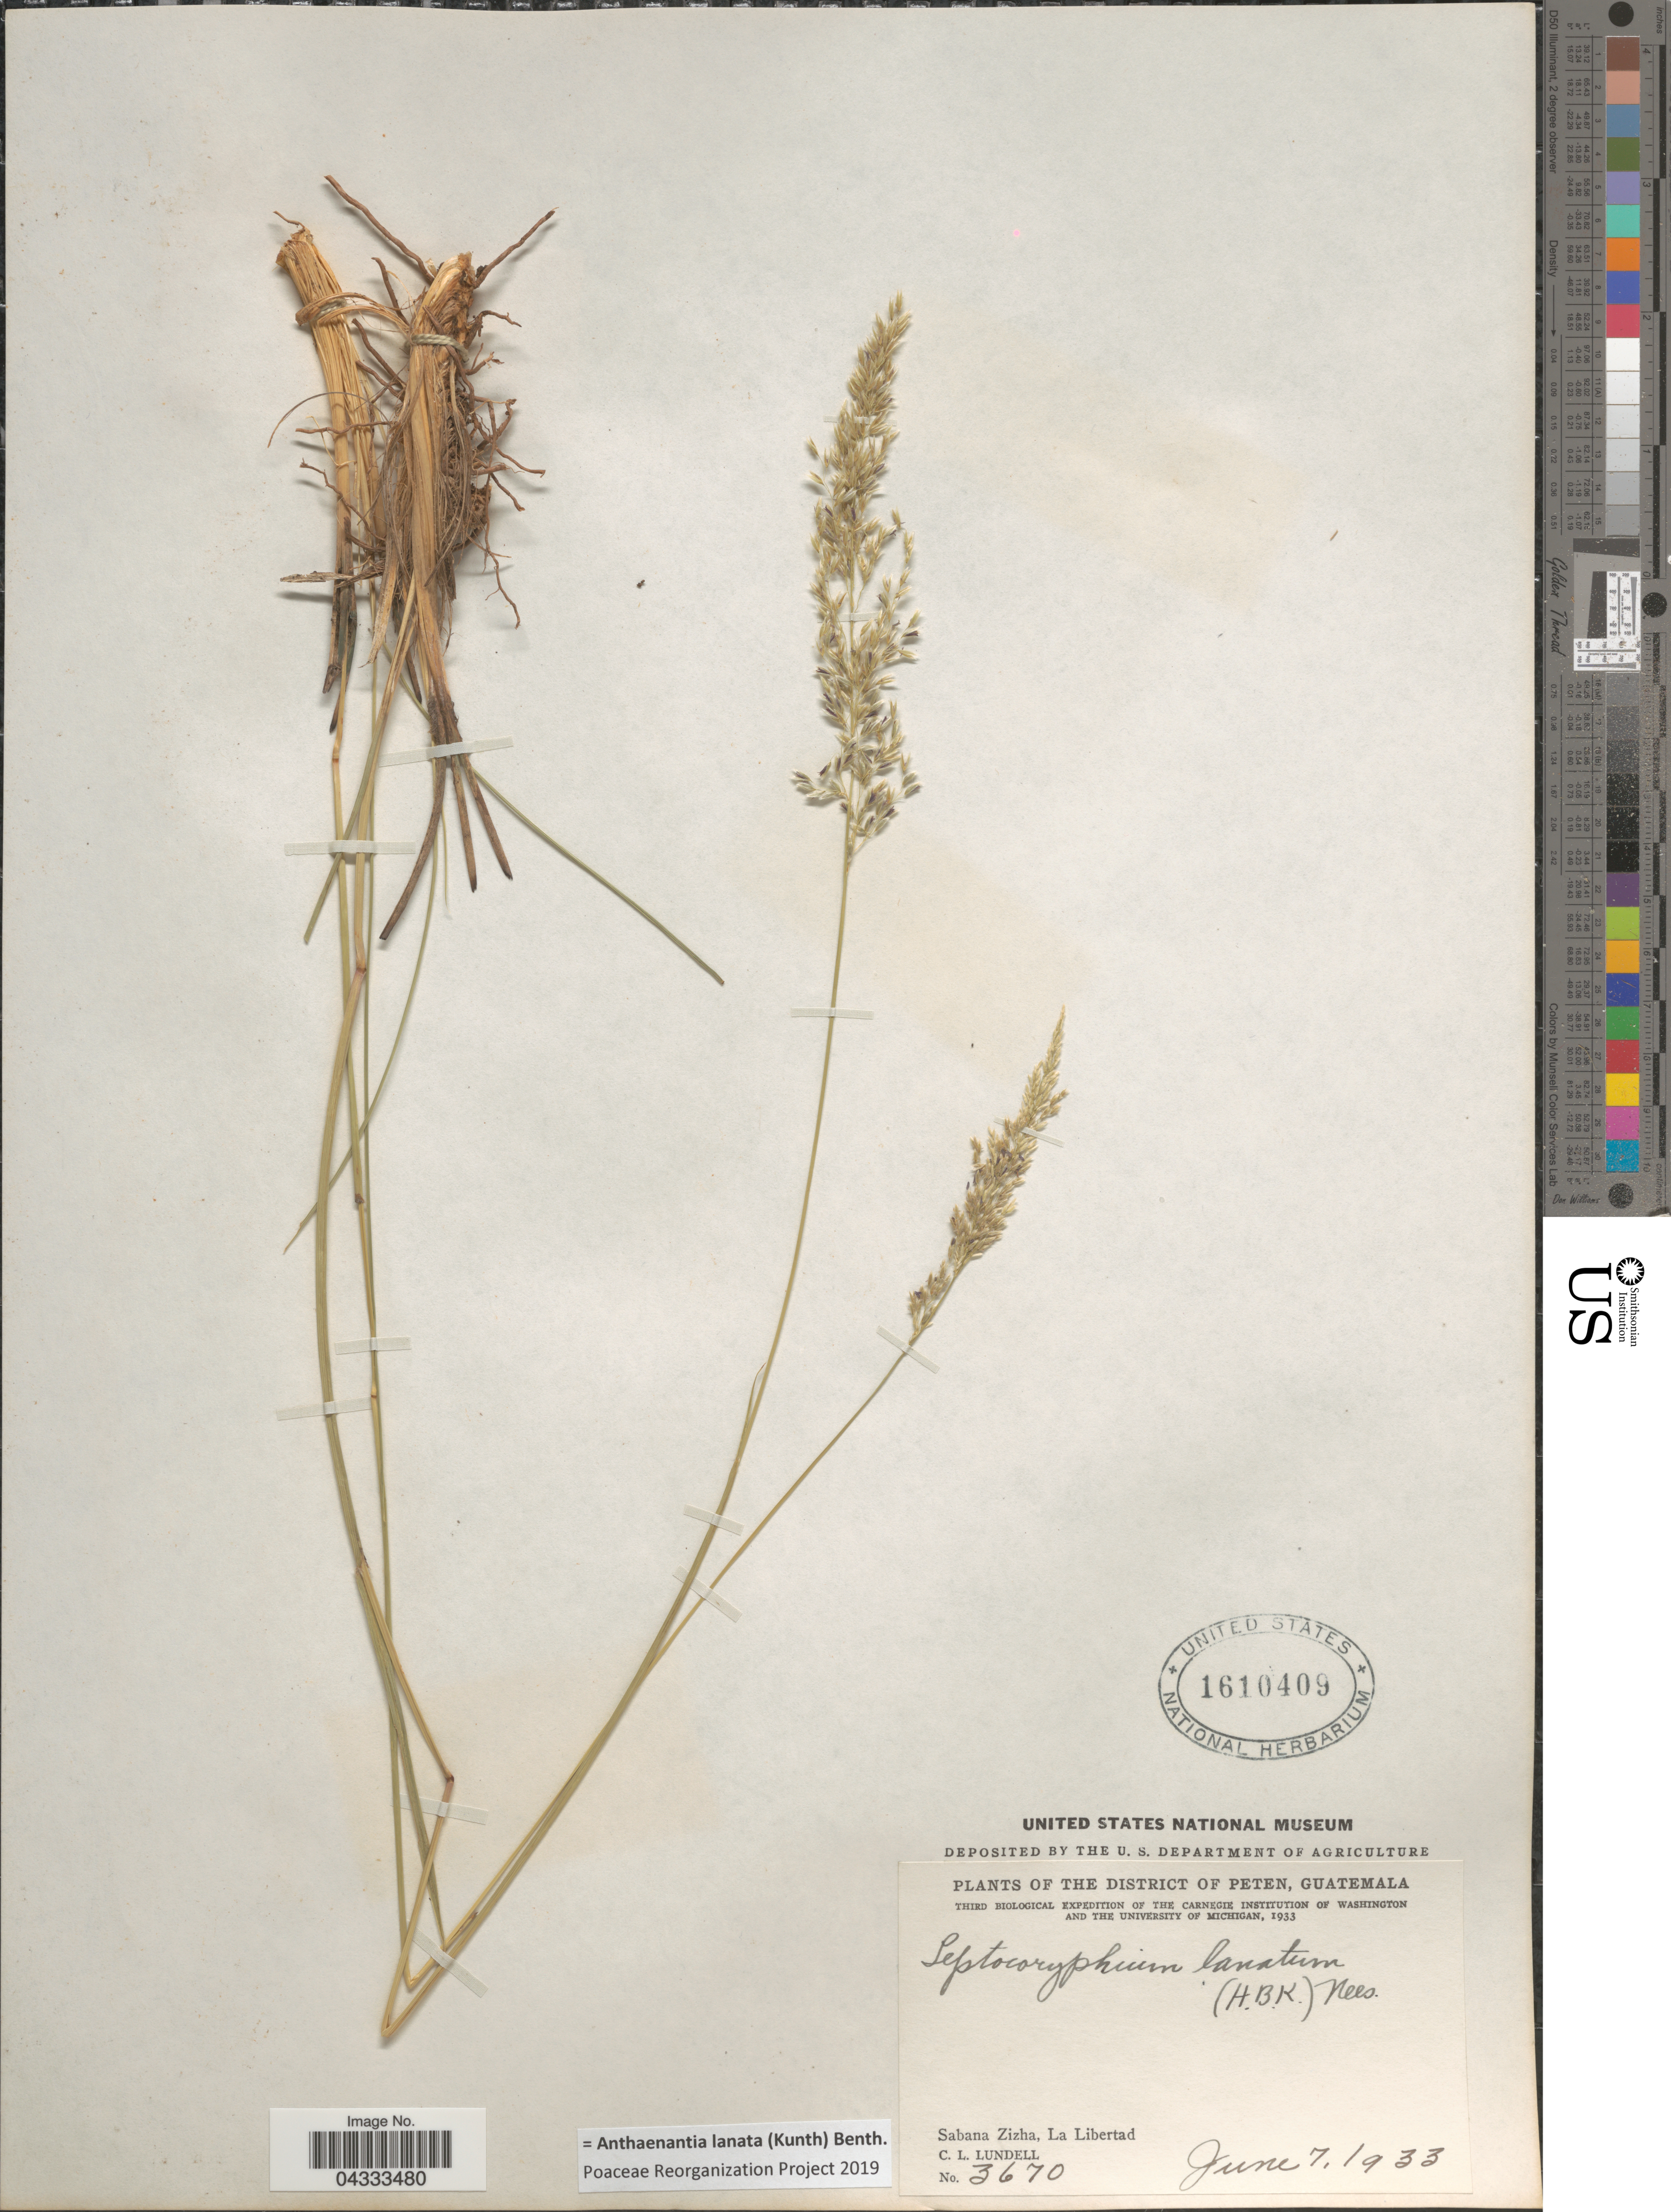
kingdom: Plantae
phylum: Tracheophyta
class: Liliopsida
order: Poales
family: Poaceae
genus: Anthaenantia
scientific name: Anthaenantia lanata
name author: (Kunth) Benth.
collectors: C. L. Lundell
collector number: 3670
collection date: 1933-06-07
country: Guatemala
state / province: El Peten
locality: The District of Peten. Third Biological Expedition. Sabana Zizha, La Libertad.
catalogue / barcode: US 1610409